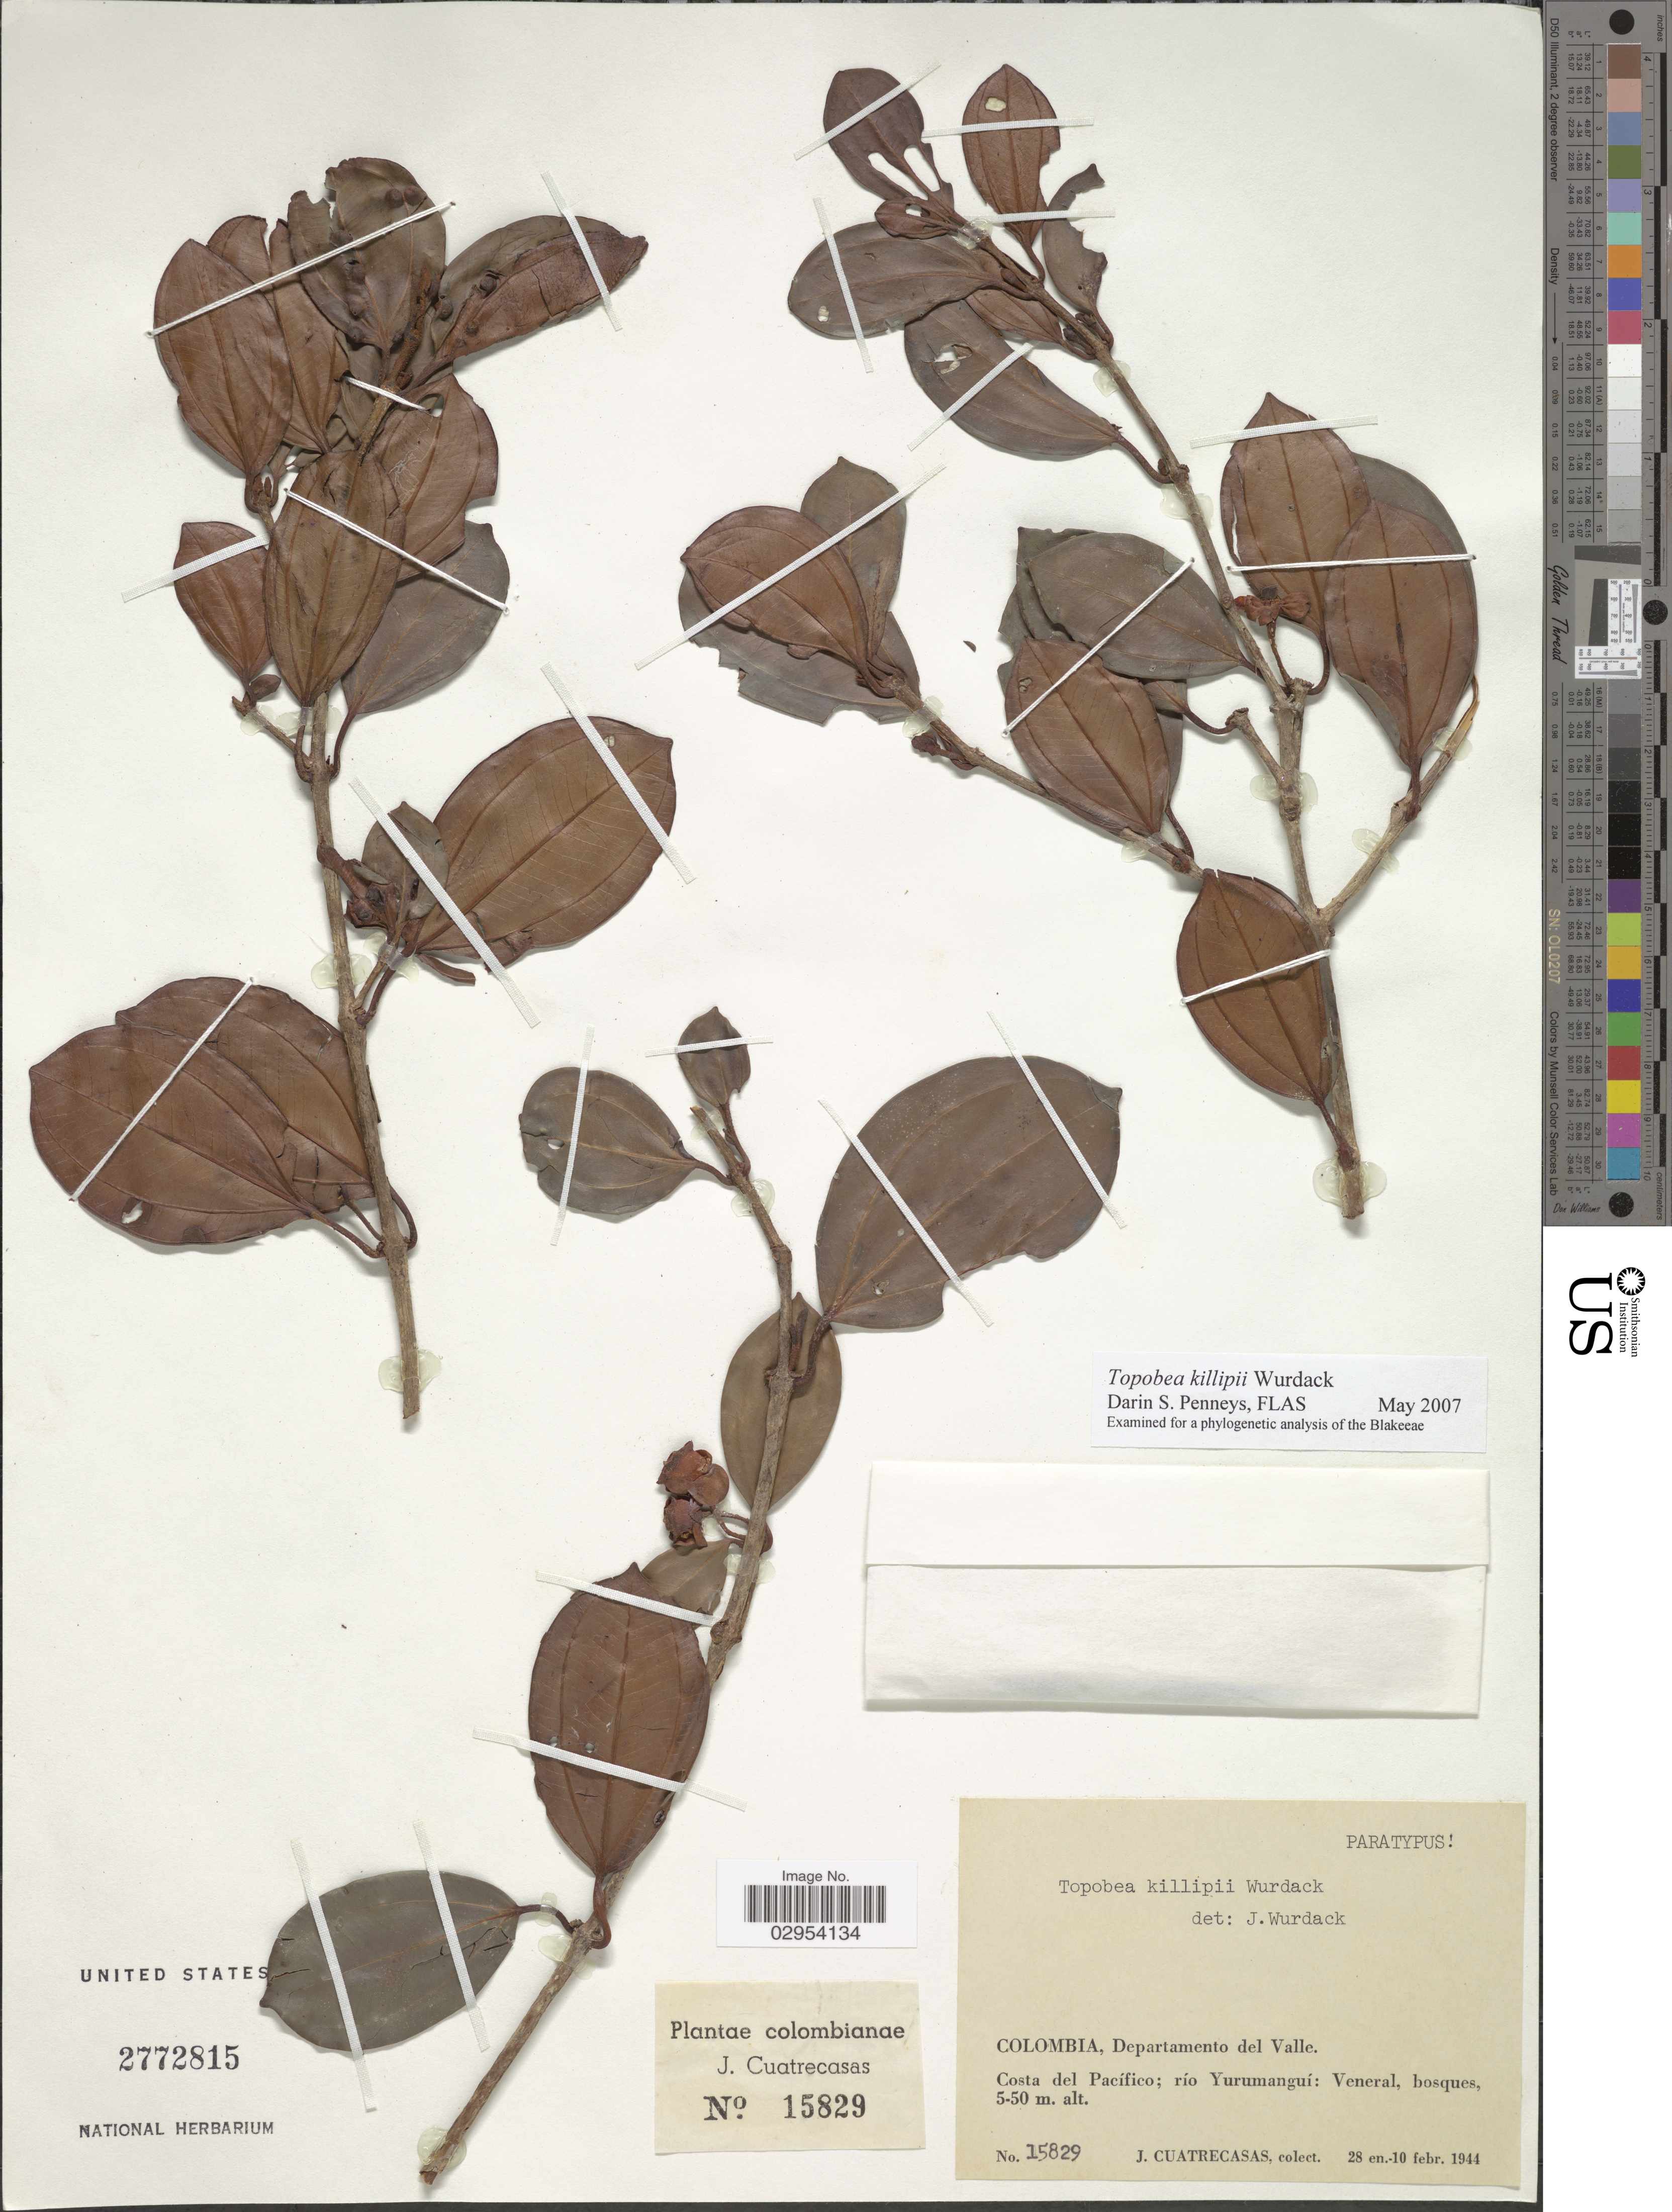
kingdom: Plantae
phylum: Tracheophyta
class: Magnoliopsida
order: Myrtales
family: Melastomataceae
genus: Topobea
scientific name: Topobea killipii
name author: Wurdack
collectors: J. Cuatrecasas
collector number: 15829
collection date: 1944-01-28/1944-02-10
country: Colombia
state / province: Valle del Cauca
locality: Departamento del Valle. Costa del Pacífico; rio Yurumanguí: Veneral, bosques.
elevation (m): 5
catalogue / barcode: US 2772815